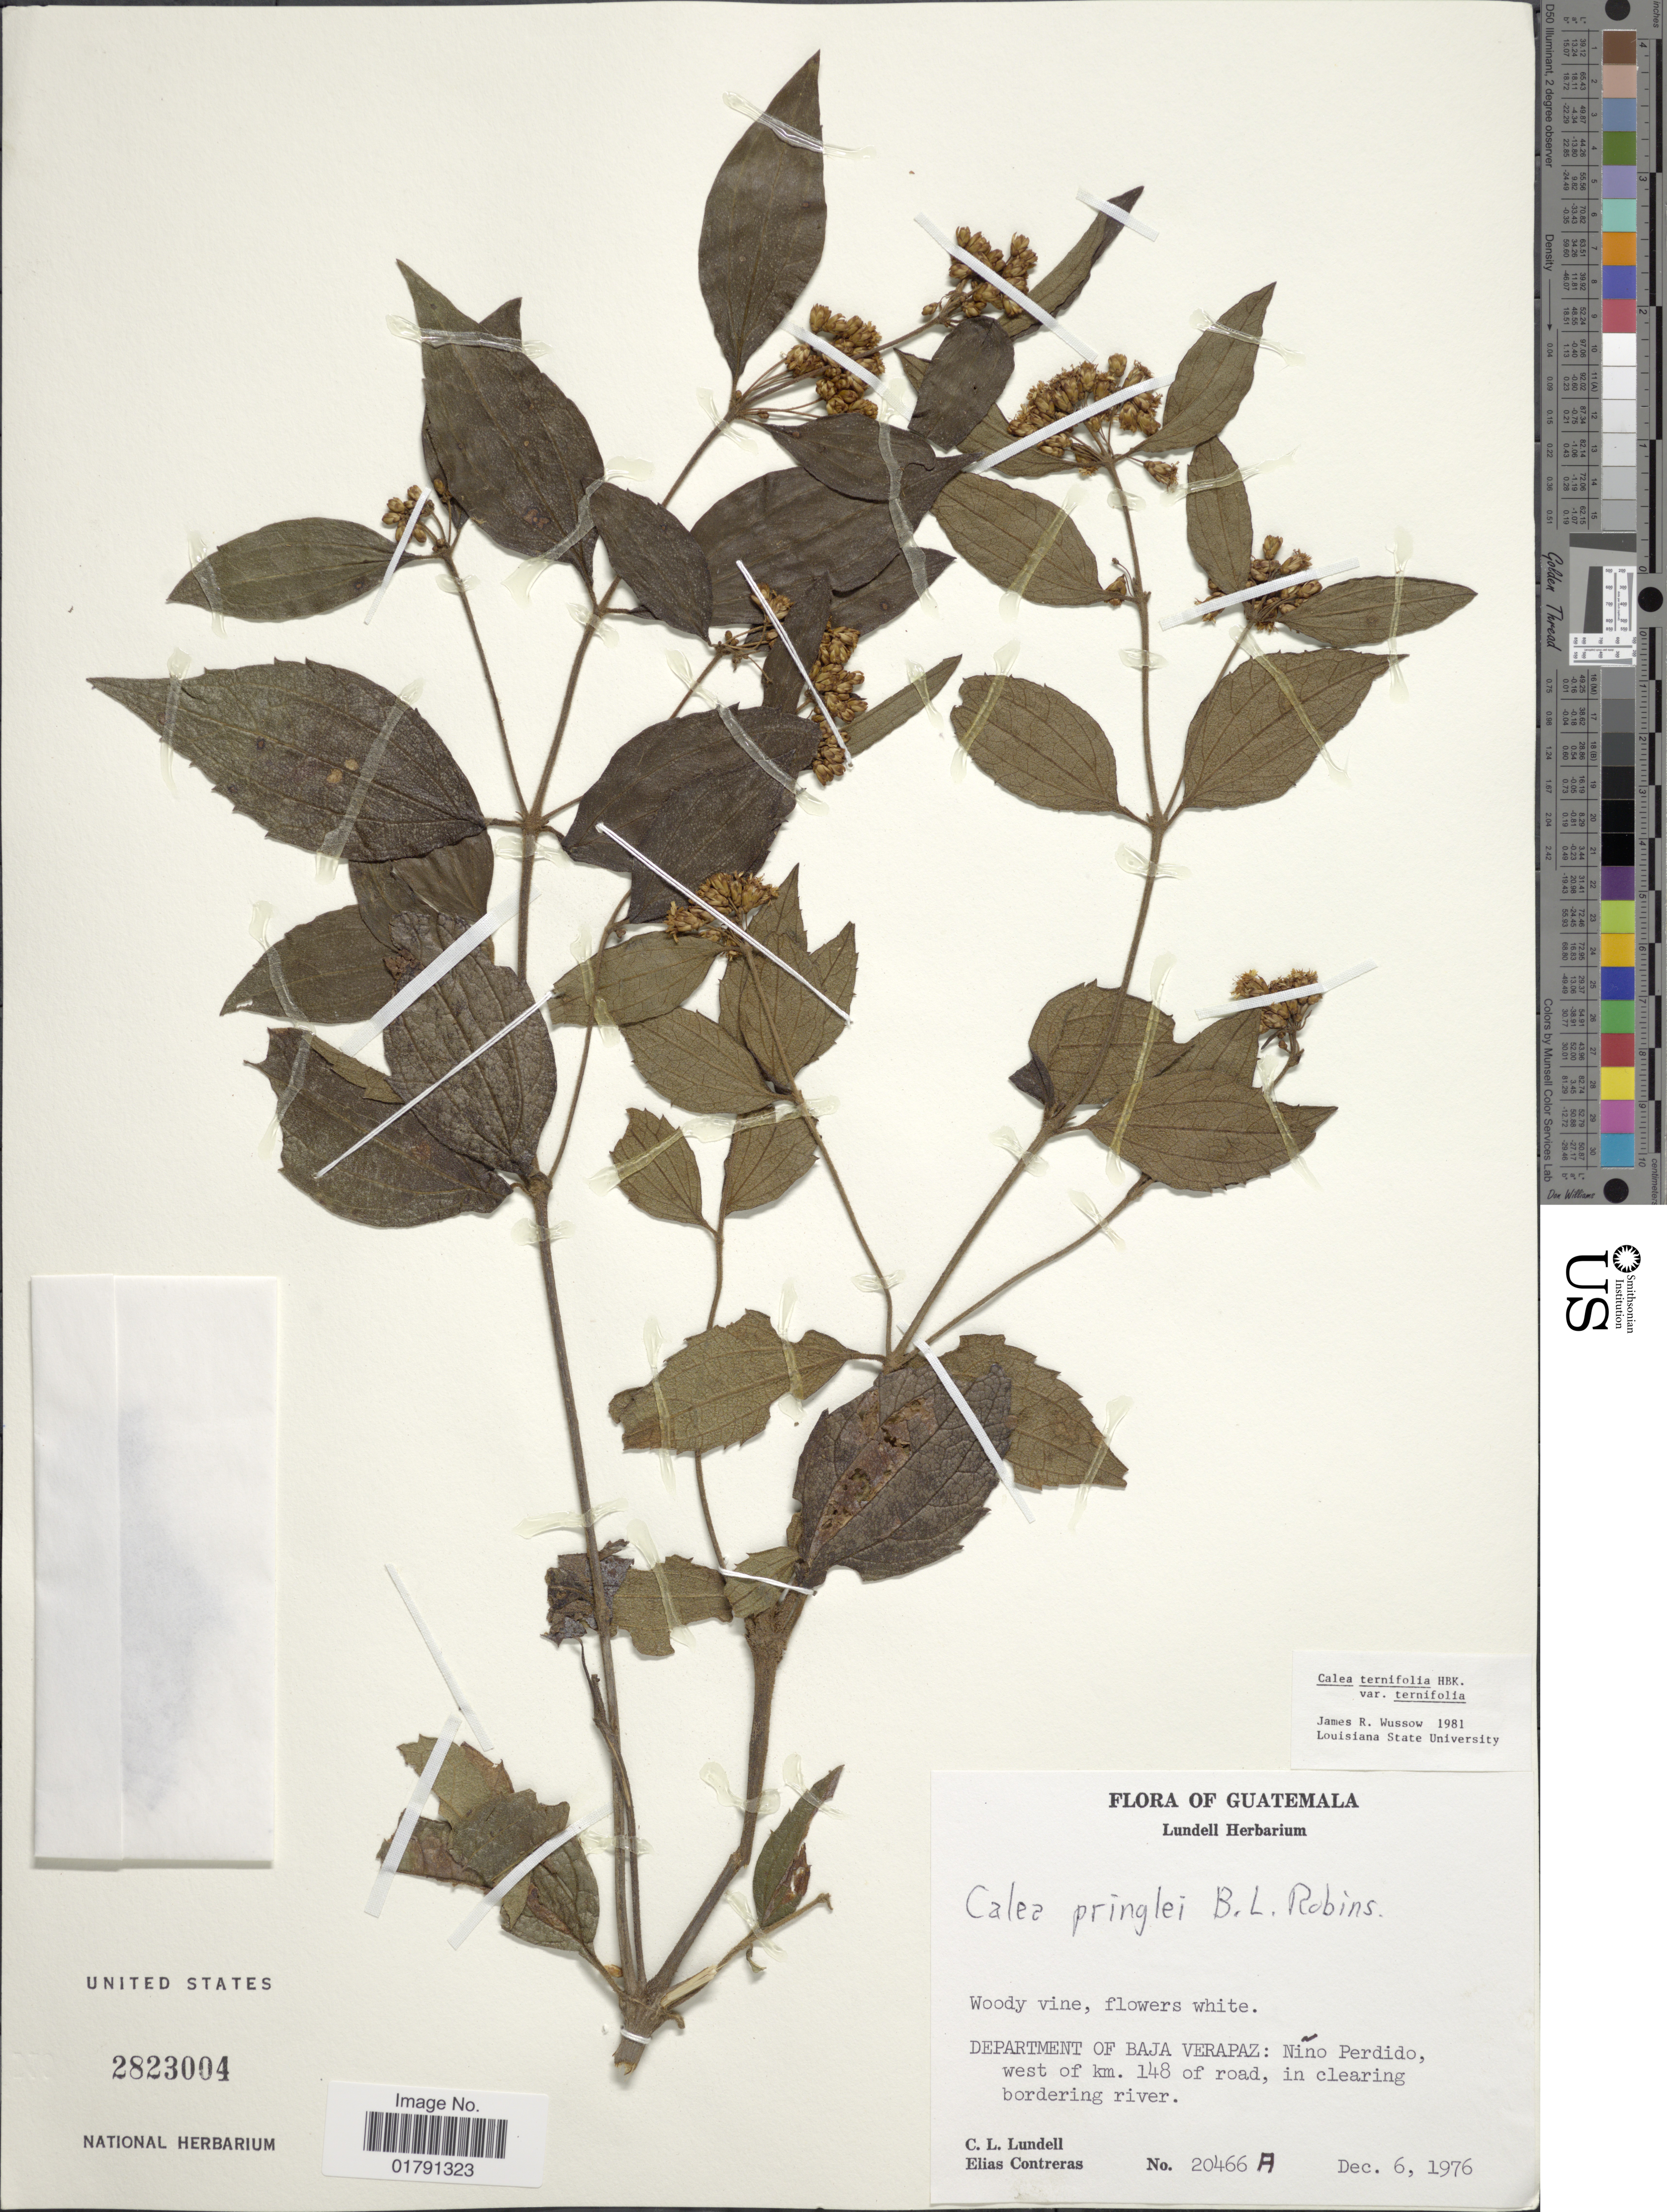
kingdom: Plantae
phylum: Tracheophyta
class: Magnoliopsida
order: Asterales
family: Asteraceae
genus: Calea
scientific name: Calea ternifolia var. ternifolia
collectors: C. L. Lundell & E. Contreras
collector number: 20466A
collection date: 1976-12-06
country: Guatemala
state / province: Baja Verapaz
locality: Nino Perdido, west of km 148 of road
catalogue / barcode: US 2823004